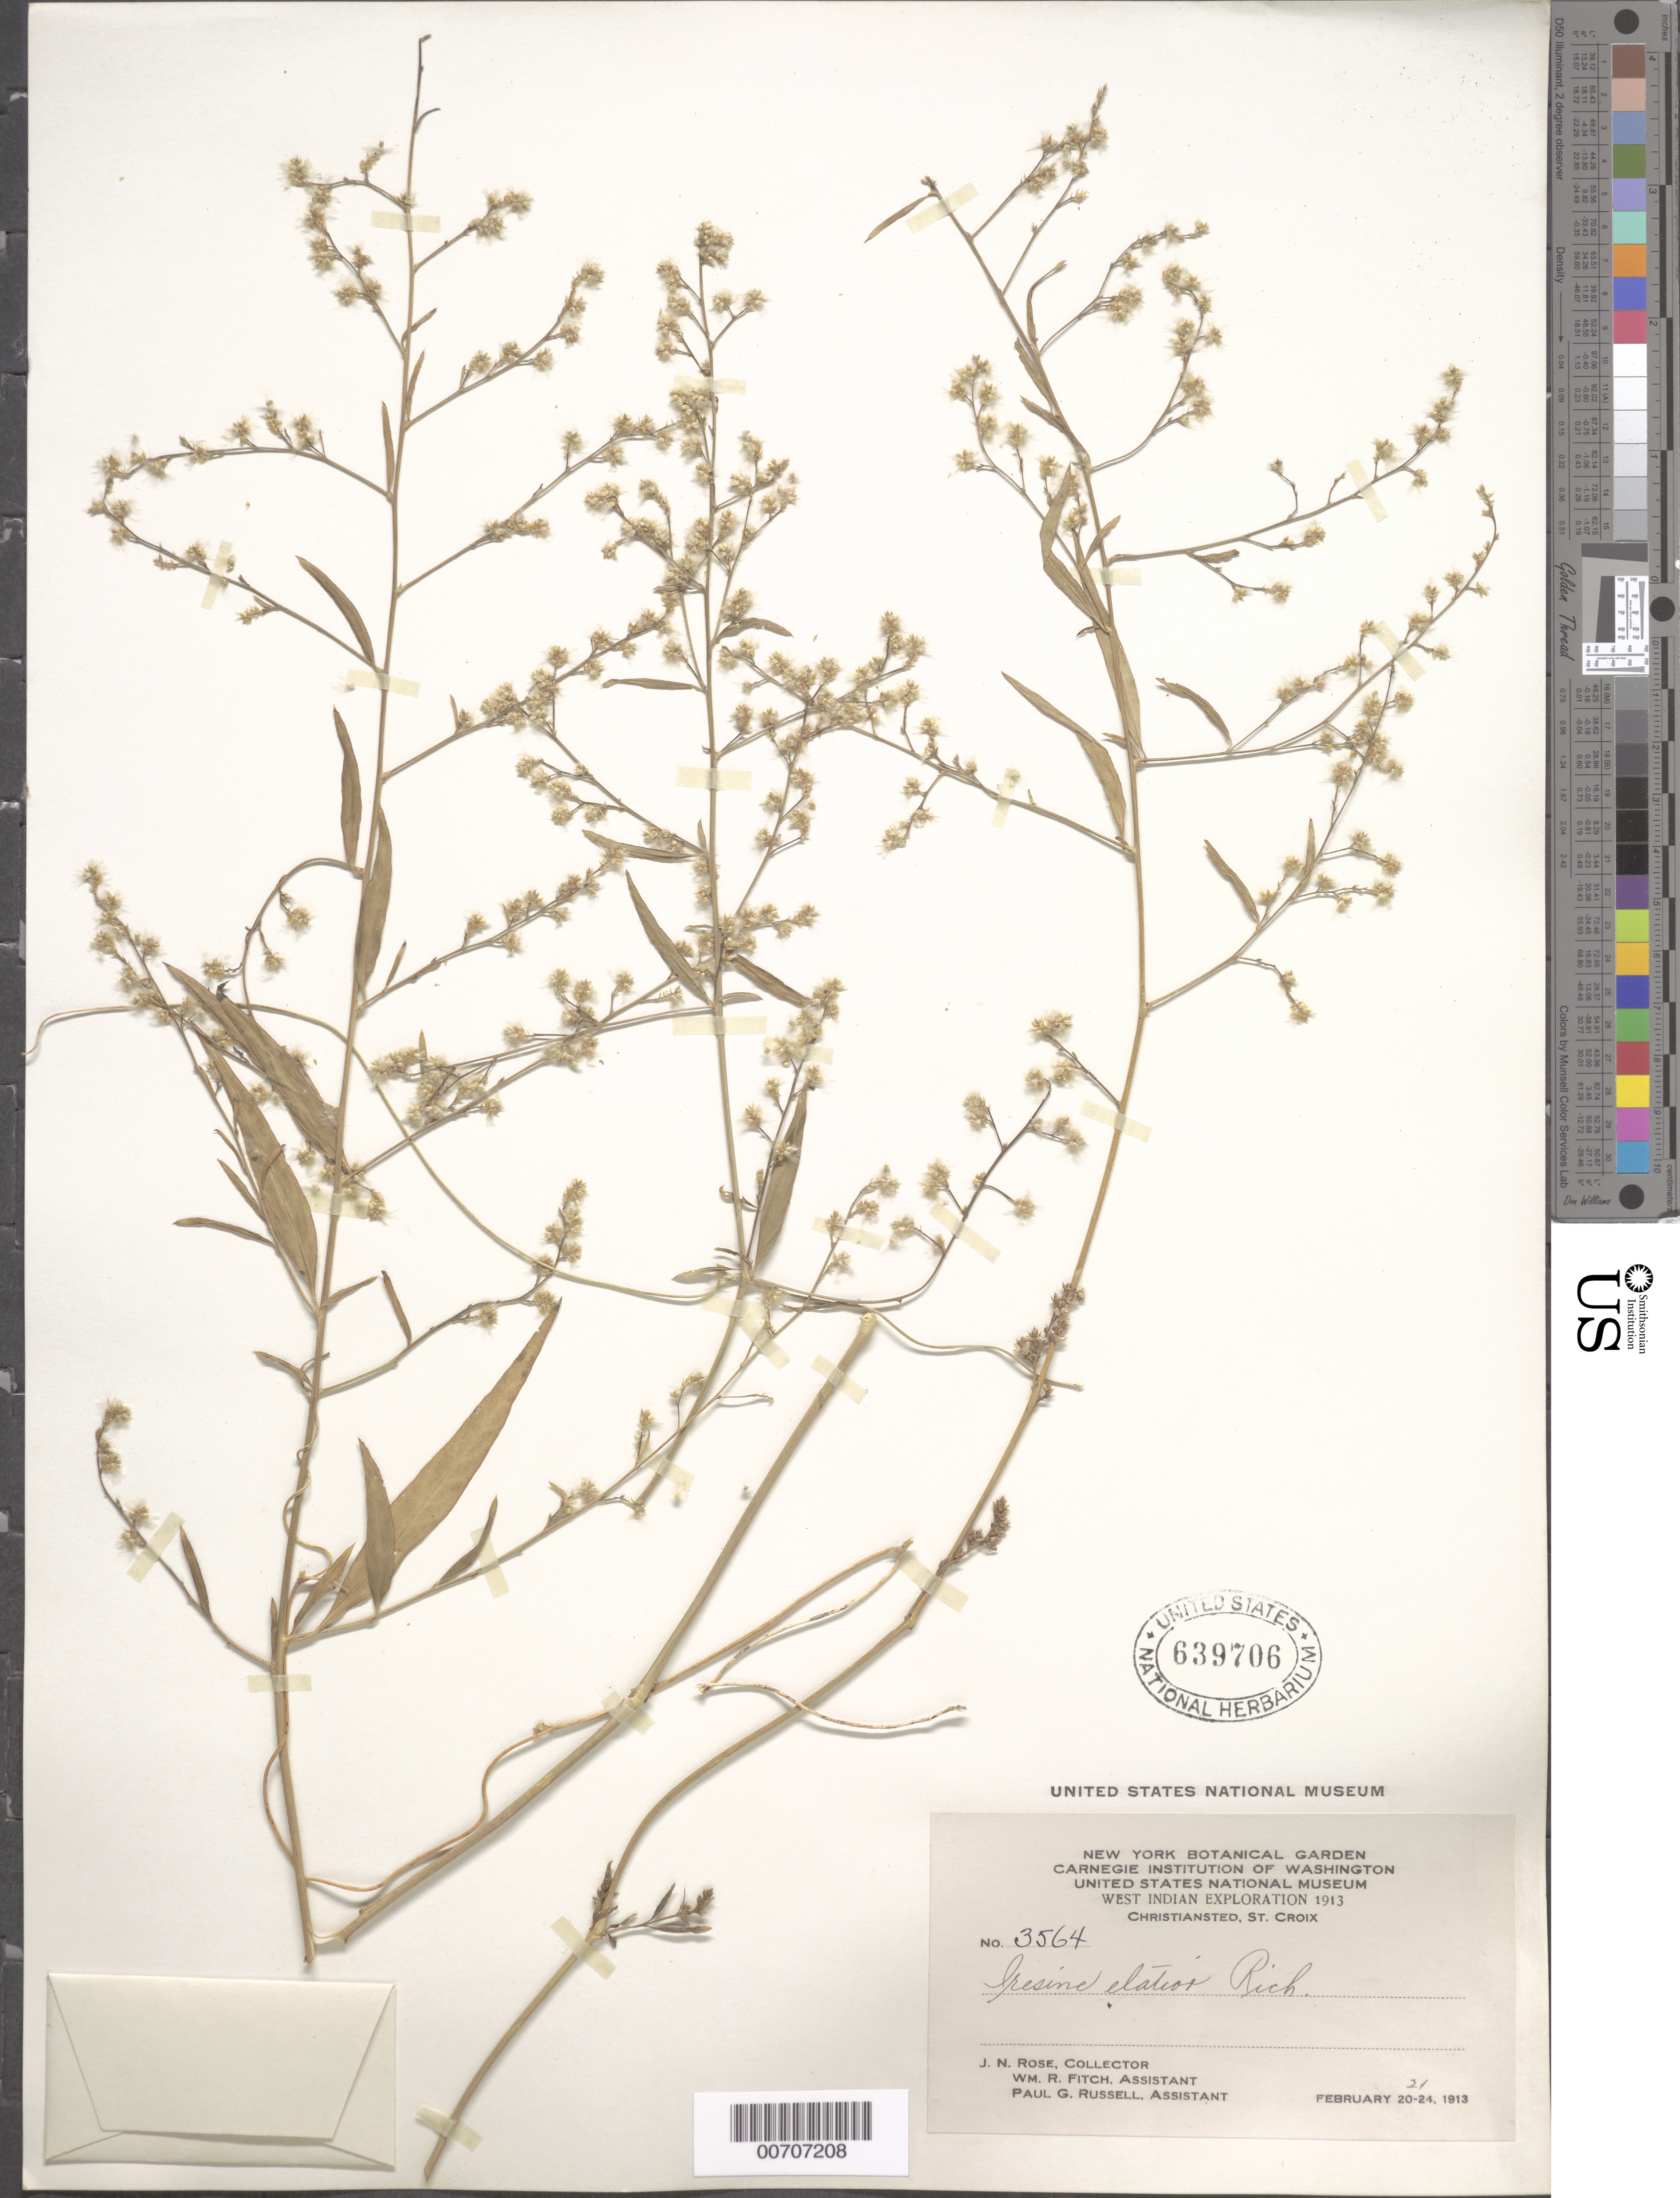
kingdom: Plantae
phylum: Tracheophyta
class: Magnoliopsida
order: Caryophyllales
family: Amaranthaceae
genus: Iresine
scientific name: Iresine elatior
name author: Rich. ex Willd.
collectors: J. N. Rose, W. R. Fitch & P. G. Russell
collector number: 3564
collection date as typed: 21 Feb 1913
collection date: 1913-02-21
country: U.S. Virgin Islands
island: St. Croix Island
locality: Christiansted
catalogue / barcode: US 639706